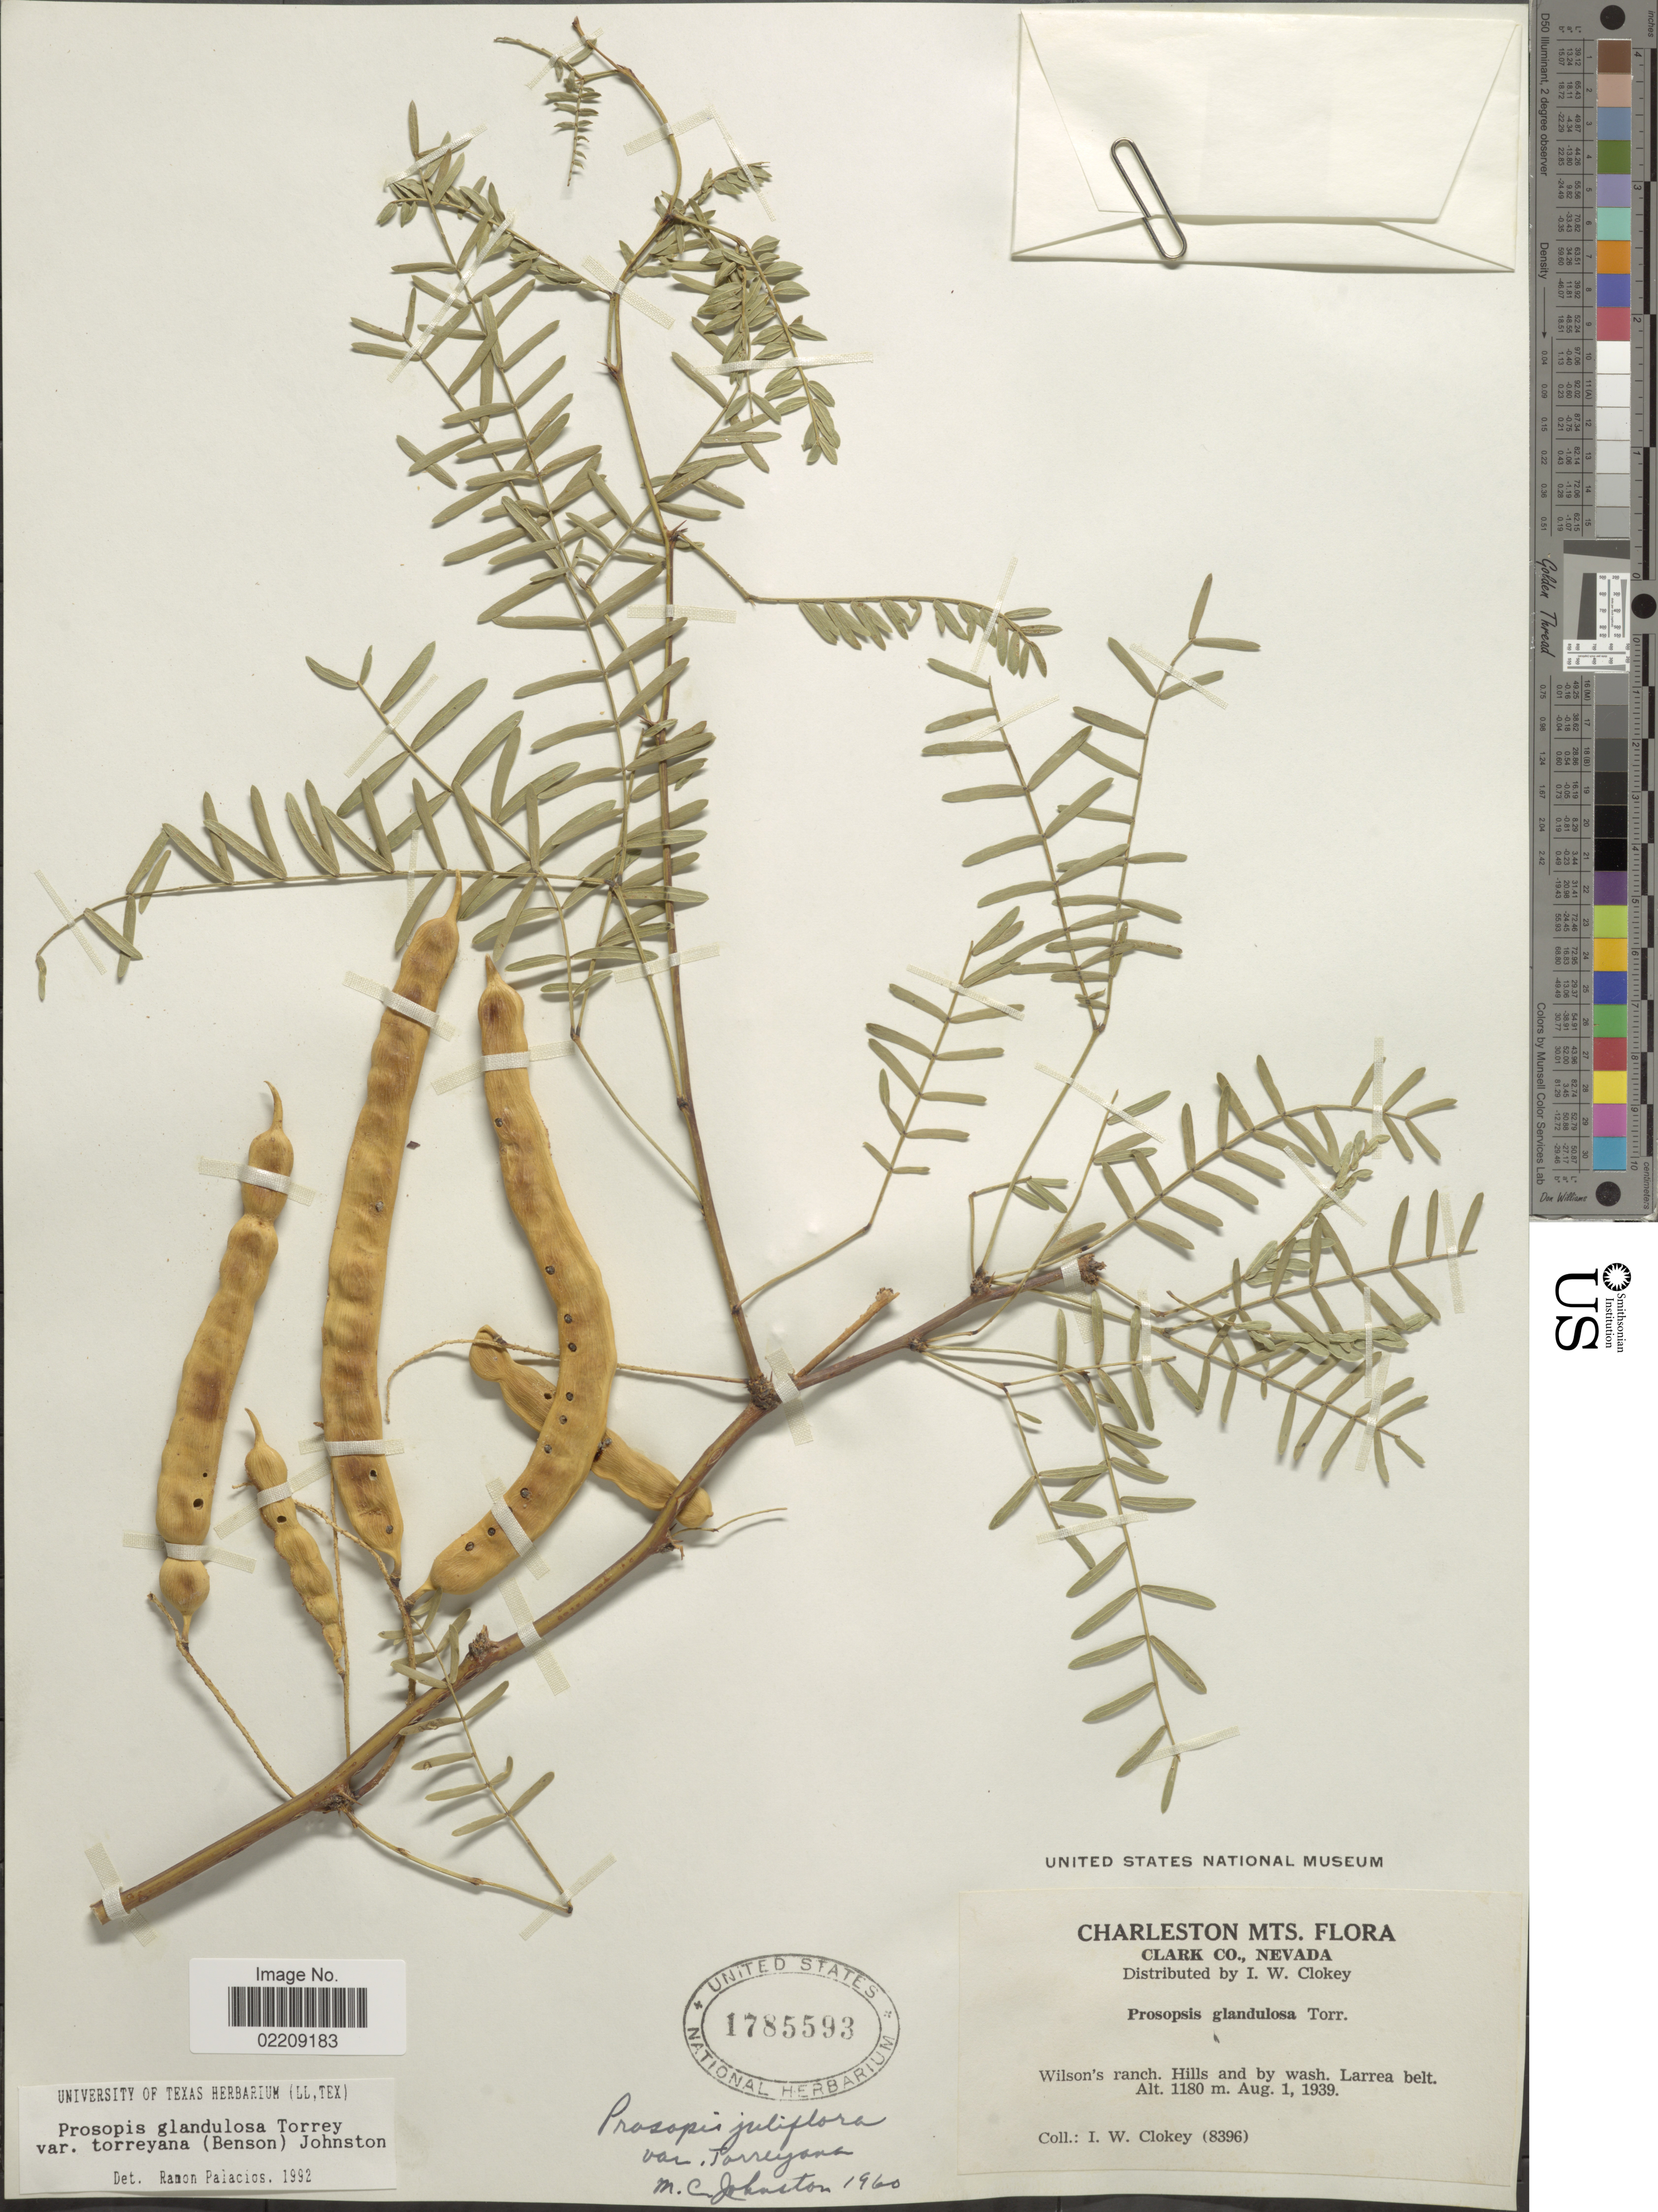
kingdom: Plantae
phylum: Tracheophyta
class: Magnoliopsida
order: Fabales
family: Fabaceae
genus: Neltuma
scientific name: Neltuma odorata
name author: (Torr. & Frém.) C. E. Hughes & G.P. Lewis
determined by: Strong, Mark T., (BOT), Smithsonian Institution - National Museum of Natural History (UNITED STATES)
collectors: I. W. Clokey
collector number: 8396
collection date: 1939-08-01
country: United States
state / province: Nevada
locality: Charleston Mts, Clark Co., Wilson's ranch. Hills and by wash. Larrea belt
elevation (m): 1180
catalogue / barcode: US 1785593